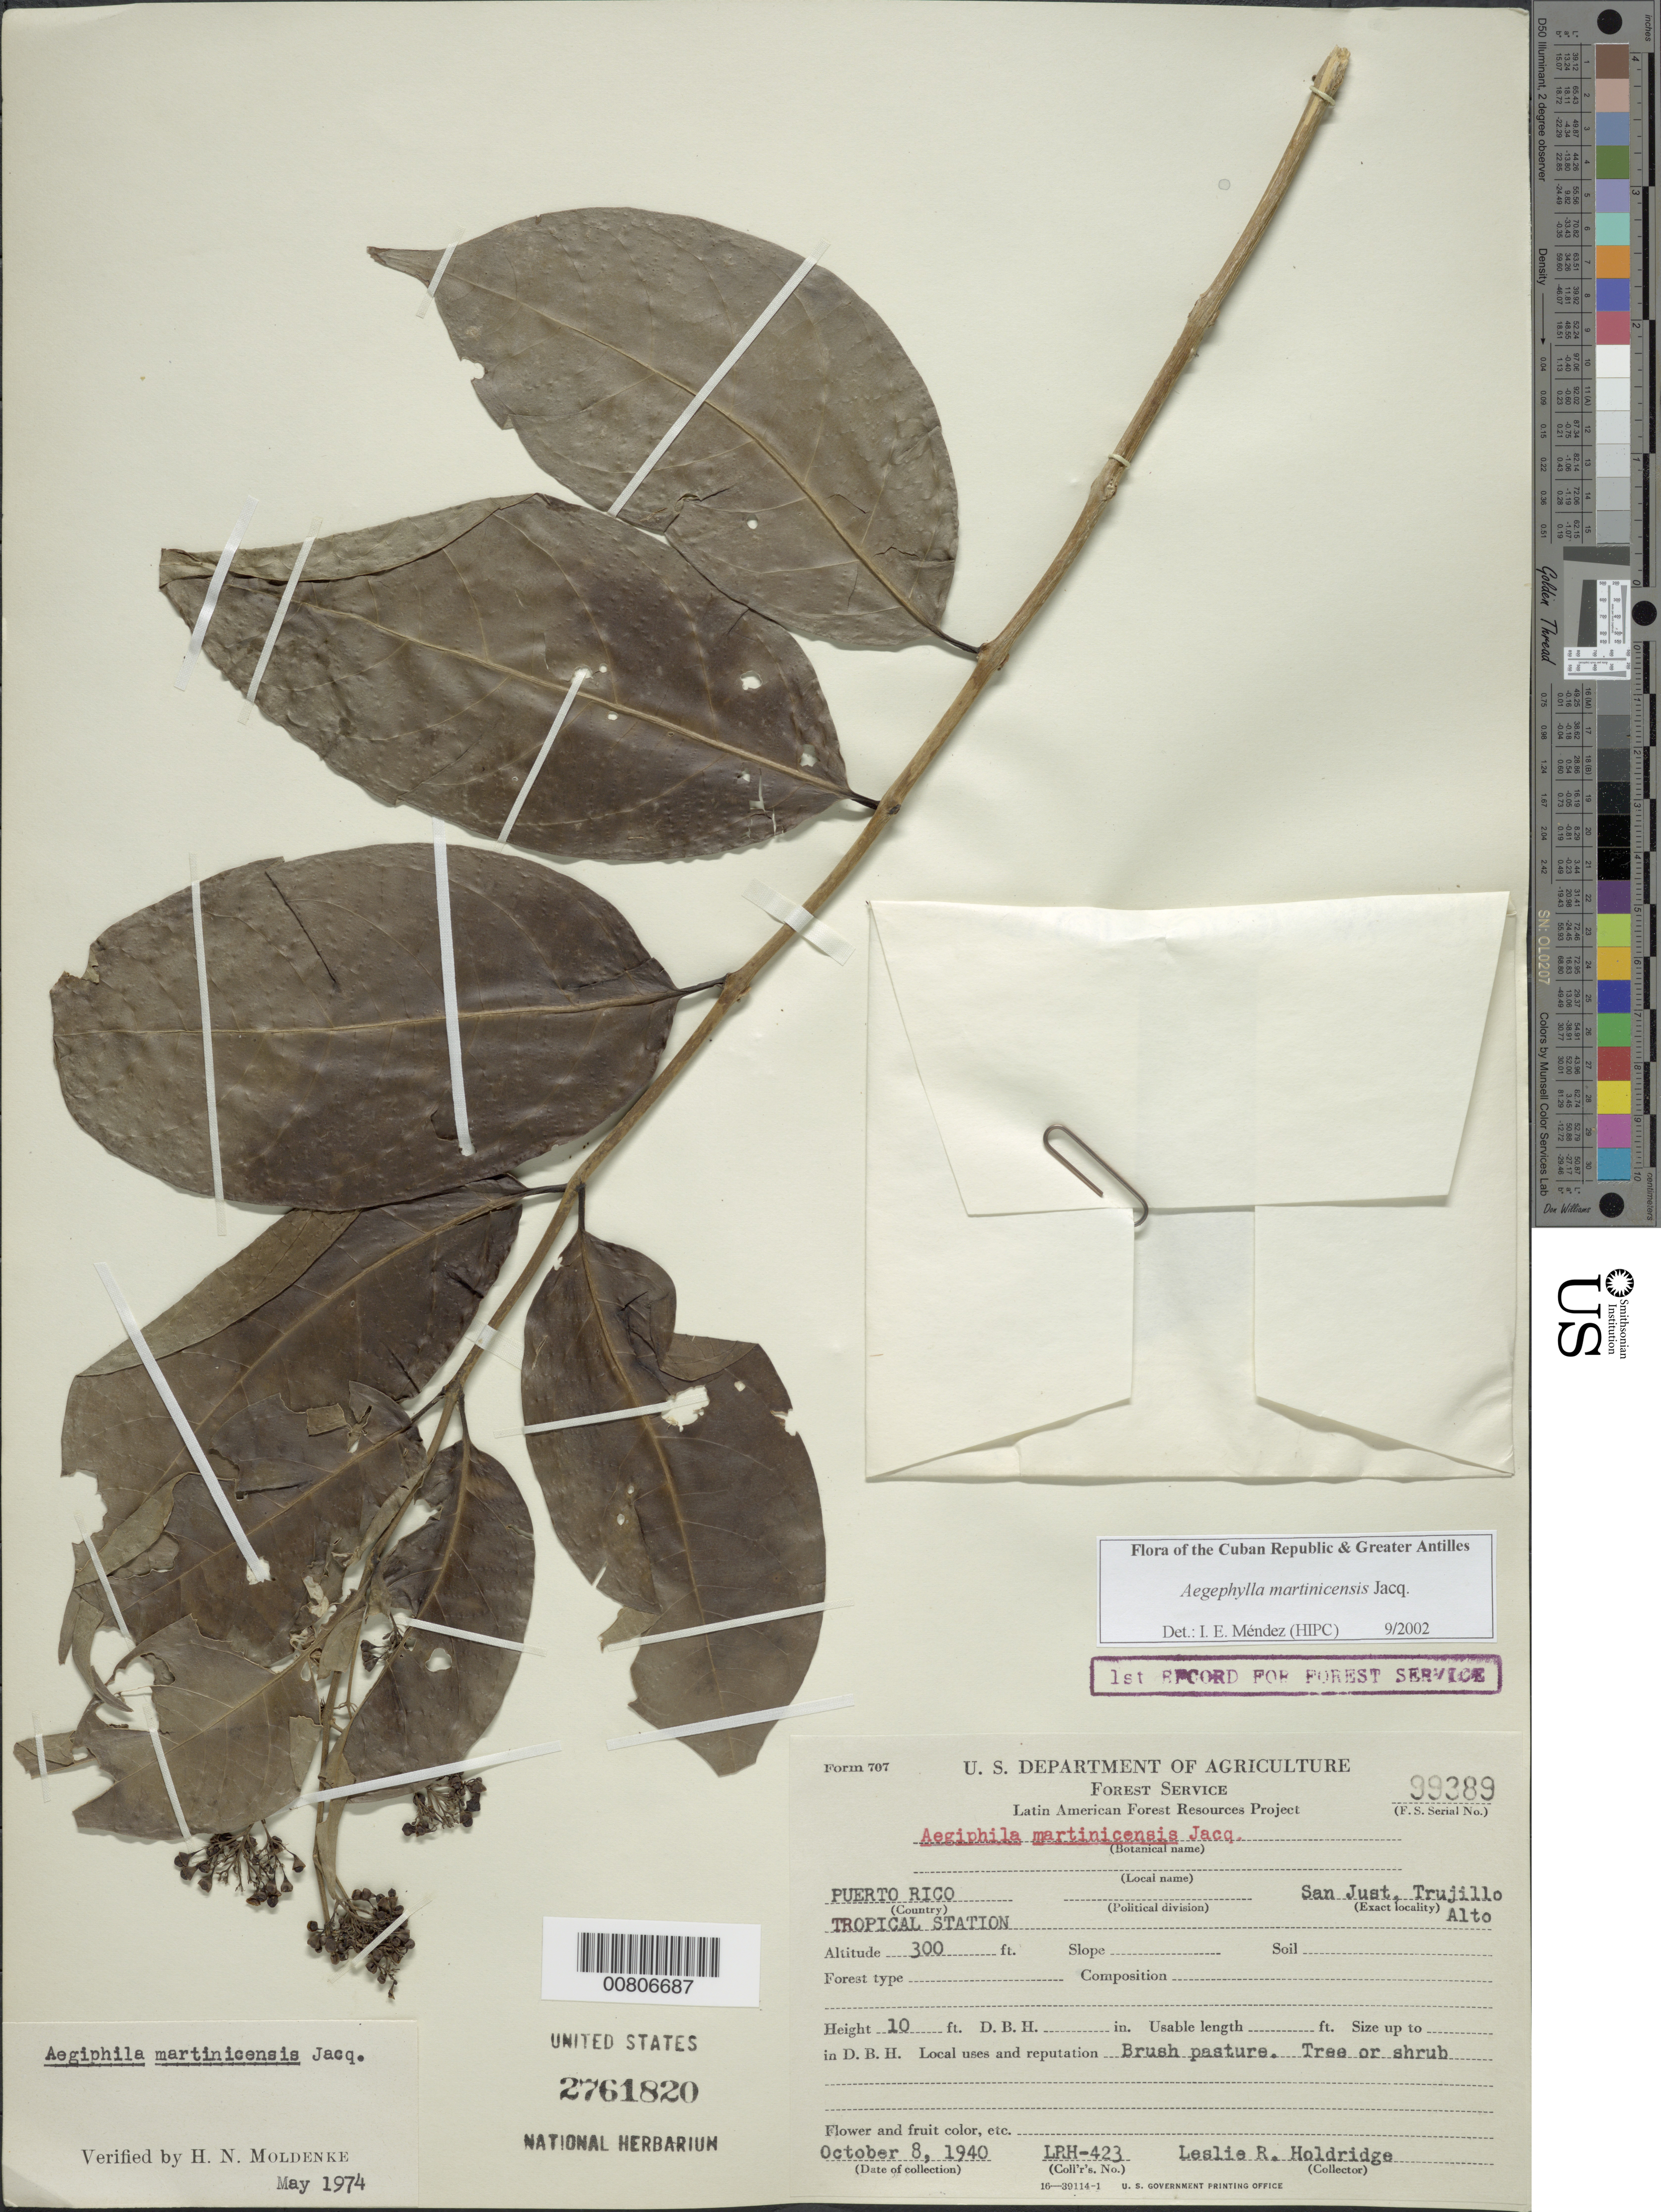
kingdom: Plantae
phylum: Tracheophyta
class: Magnoliopsida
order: Lamiales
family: Lamiaceae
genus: Aegiphila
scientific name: Aegiphila martinicensis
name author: Jacq.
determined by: Méndez, Isidro E., (HIPC)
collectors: L. Holdridge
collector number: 423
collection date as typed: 08 Oct 1940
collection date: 1940-10-08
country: Puerto Rico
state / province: Trujillo Alto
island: Puerto Rico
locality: San Just, Trujillo alto, Forest and Range Expt. Sta. National Forest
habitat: Brush pasture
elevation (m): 91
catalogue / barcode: US 2761820